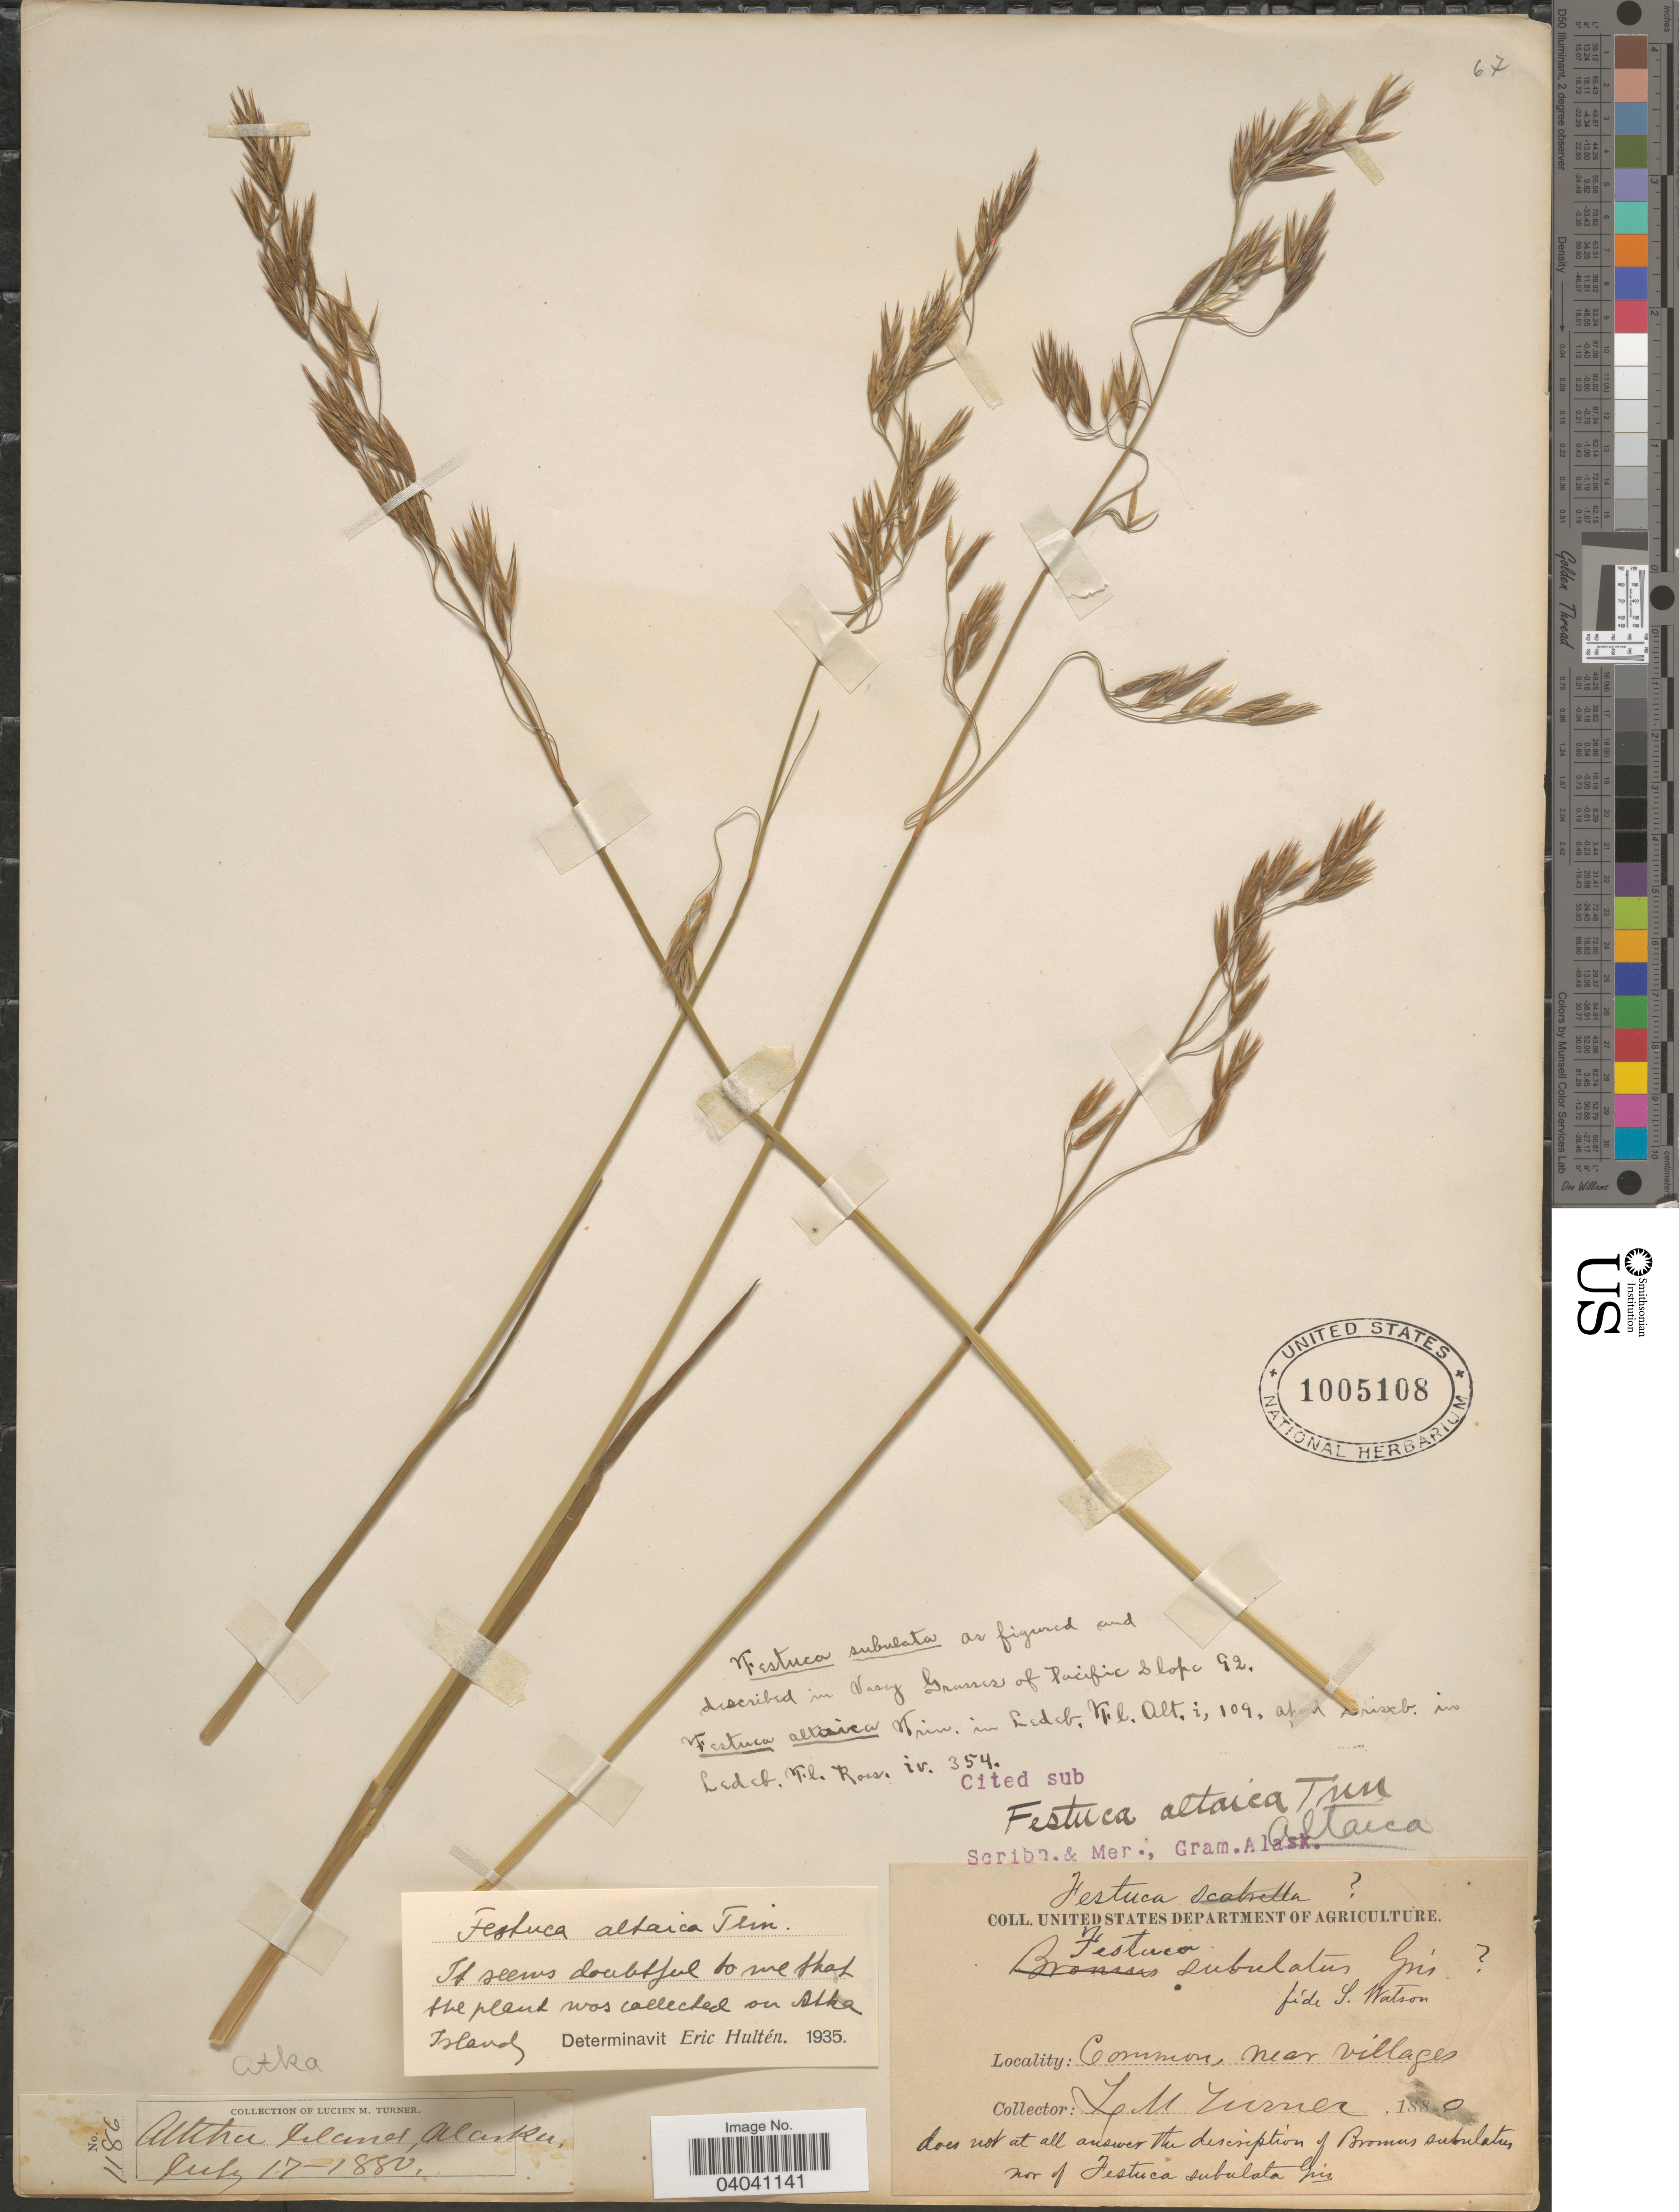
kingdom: Plantae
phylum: Tracheophyta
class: Liliopsida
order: Poales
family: Poaceae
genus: Festuca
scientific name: Festuca altaica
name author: Trin.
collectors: L. M. Turner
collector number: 1186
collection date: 1880-07-17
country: United States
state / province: Alaska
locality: Atkha Island.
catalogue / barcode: US 1005108